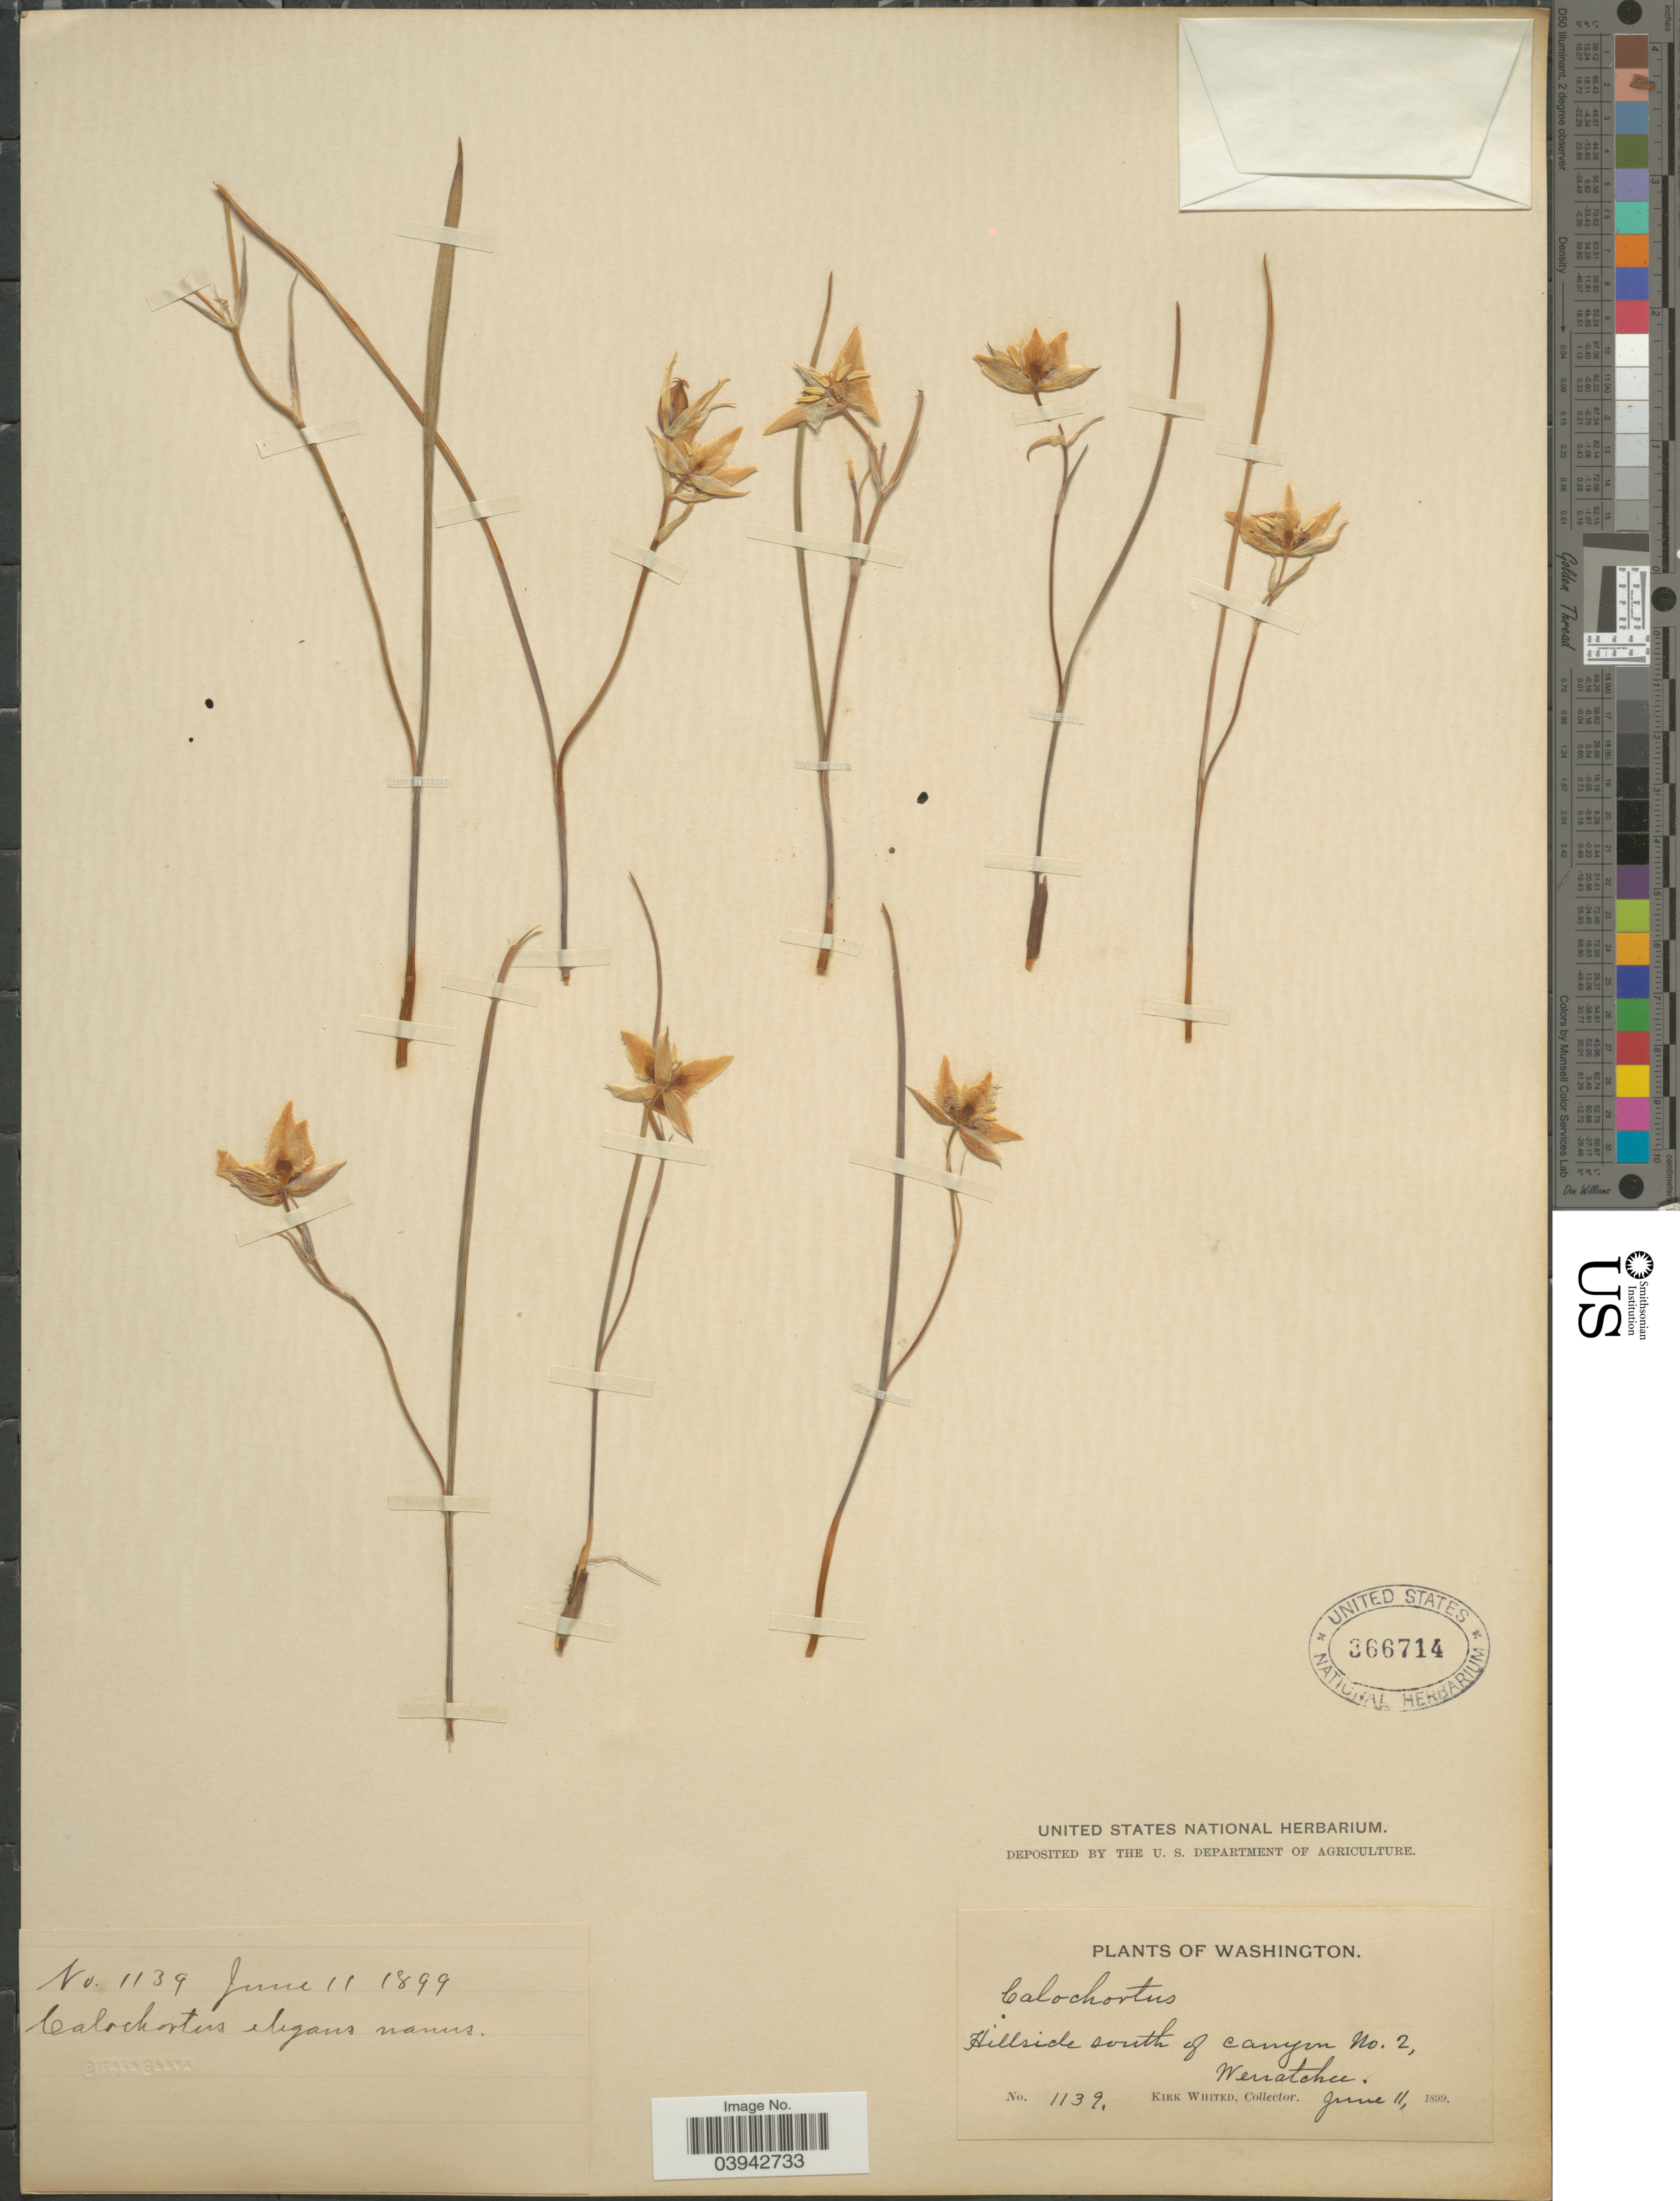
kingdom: Plantae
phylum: Tracheophyta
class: Liliopsida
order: Liliales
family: Liliaceae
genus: Calochortus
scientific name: Calochortus lyallii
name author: Baker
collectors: K. Whited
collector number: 1139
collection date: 1899-06-11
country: United States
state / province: Washington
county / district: Chelan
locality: Hillside south of canyon no. 2, Wenatchee.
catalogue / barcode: US 366714